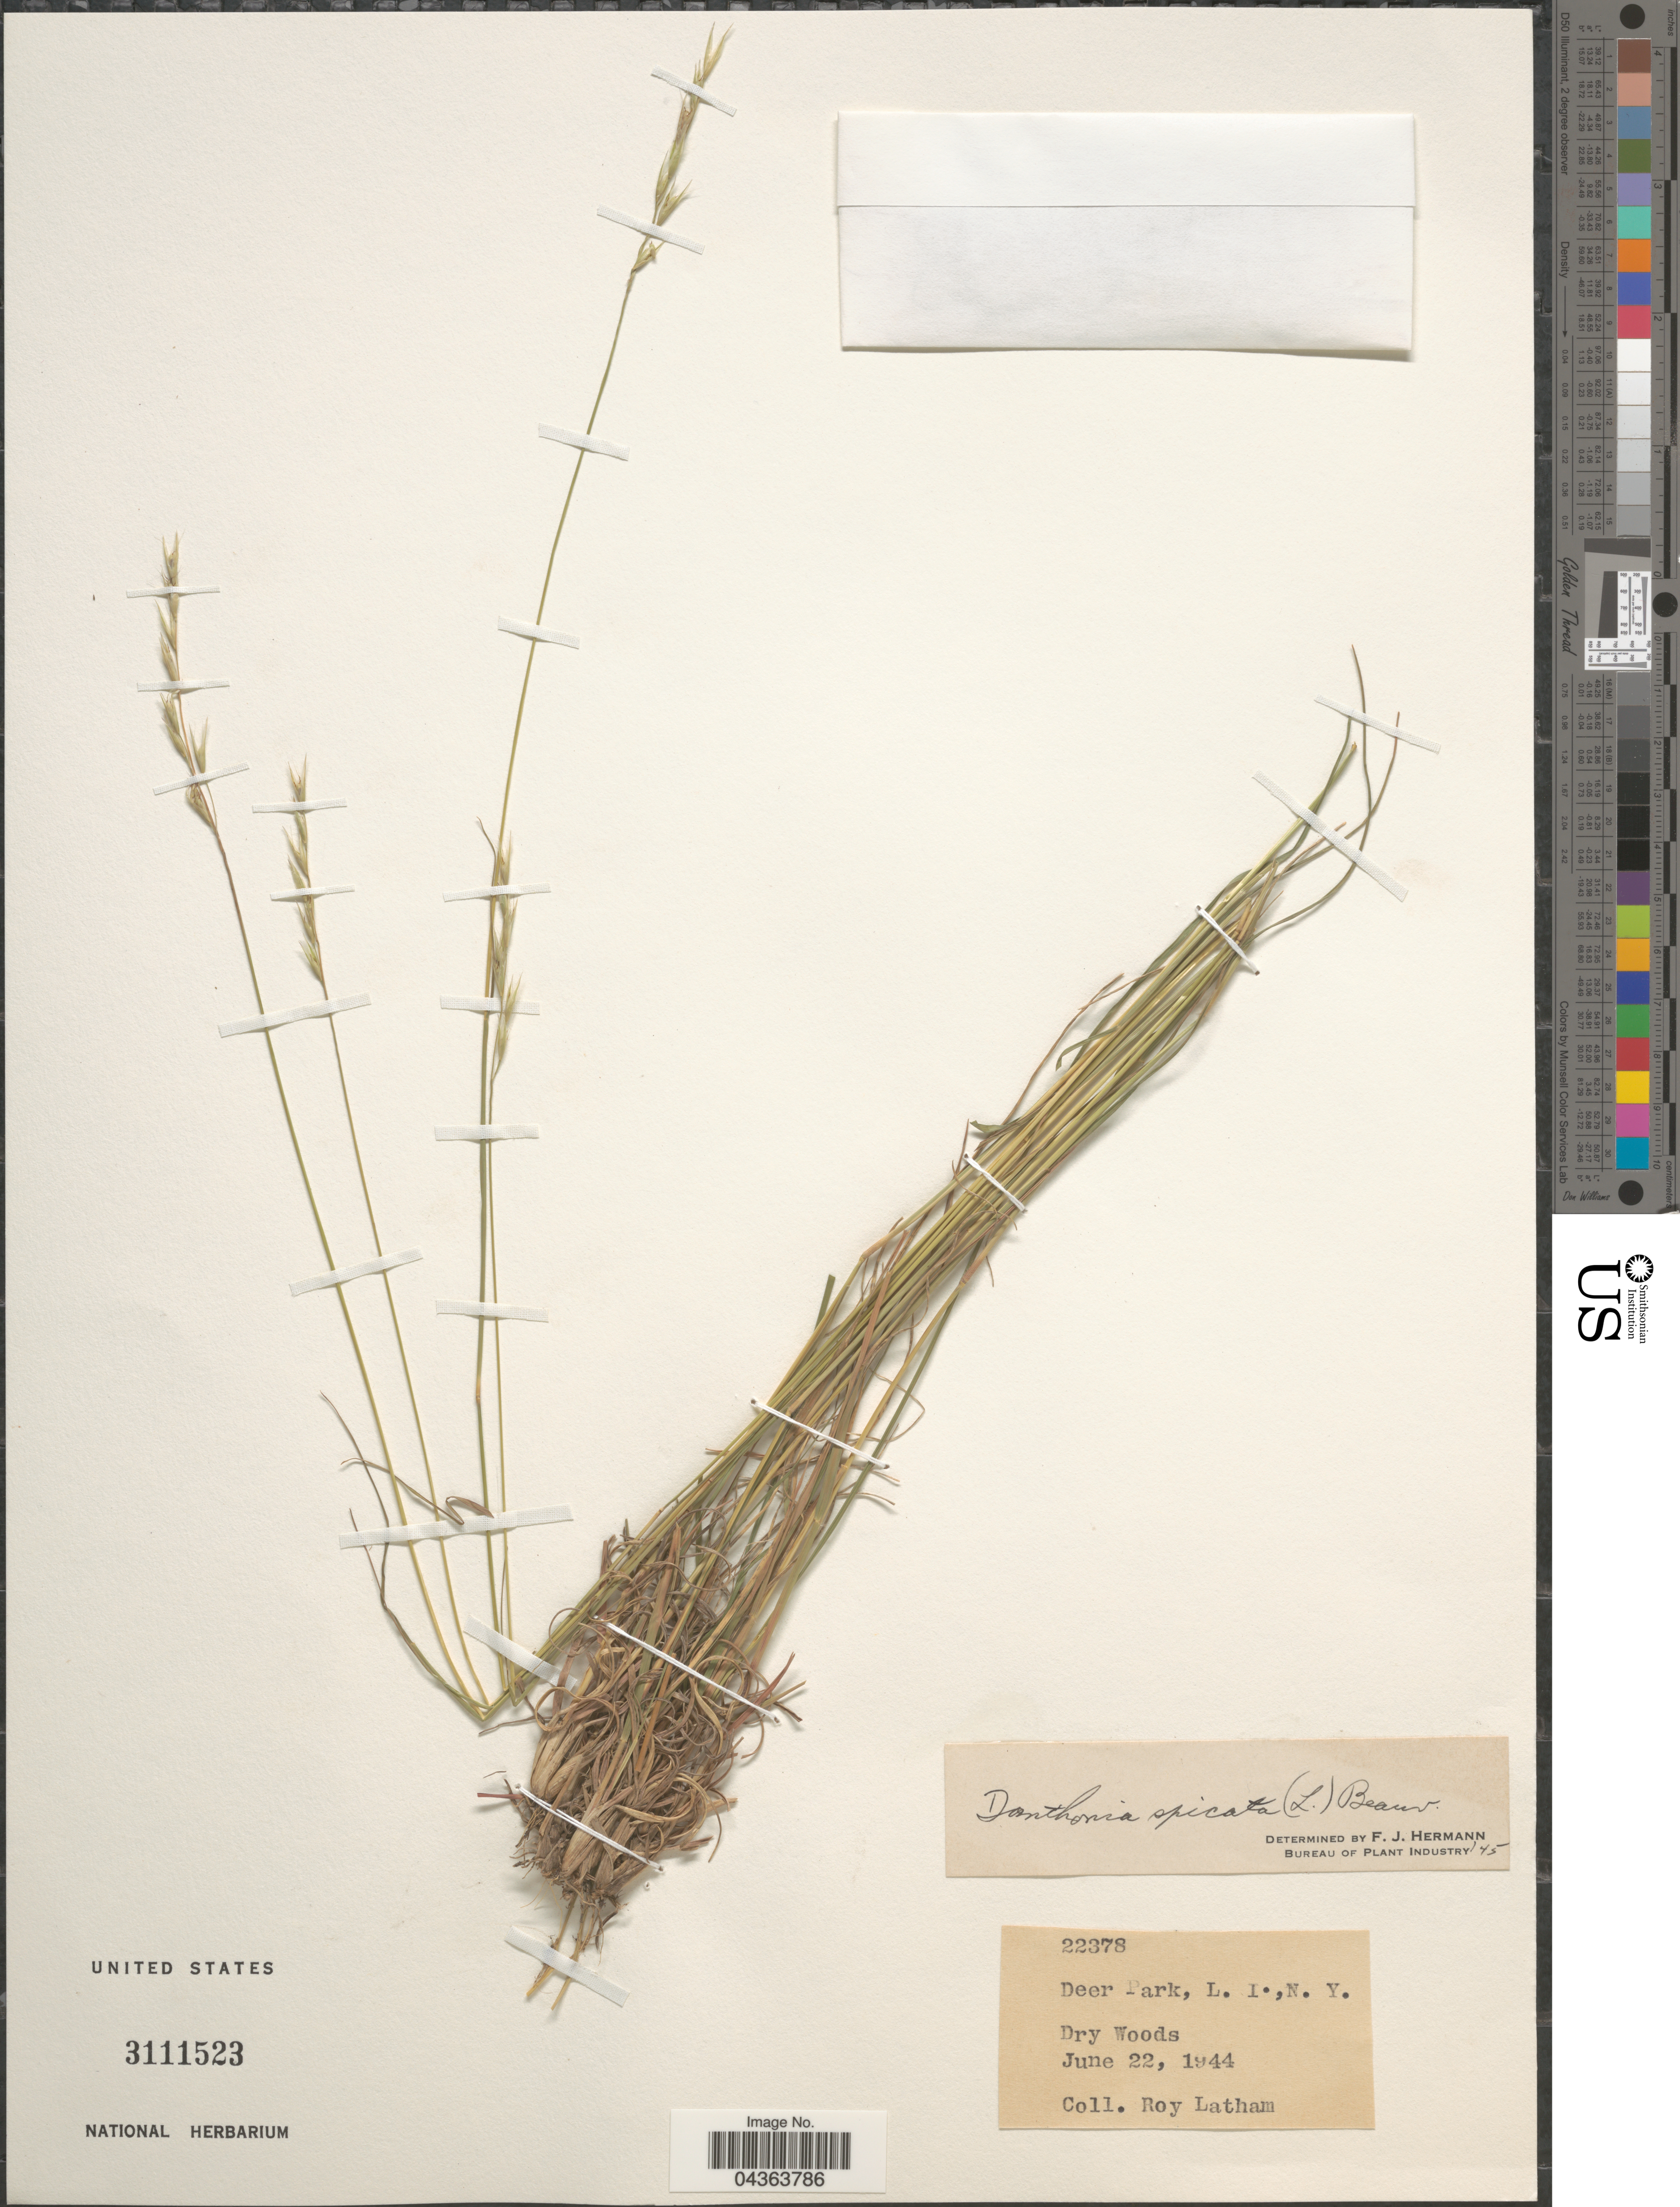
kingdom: Plantae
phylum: Tracheophyta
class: Liliopsida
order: Poales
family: Poaceae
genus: Danthonia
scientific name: Danthonia spicata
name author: (L.) P. Beauv. ex Roem. & Schult.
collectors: R. Latham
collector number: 22378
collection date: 1944-06-22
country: United States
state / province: New York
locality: Deer Park, L. I.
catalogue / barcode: US 3111523